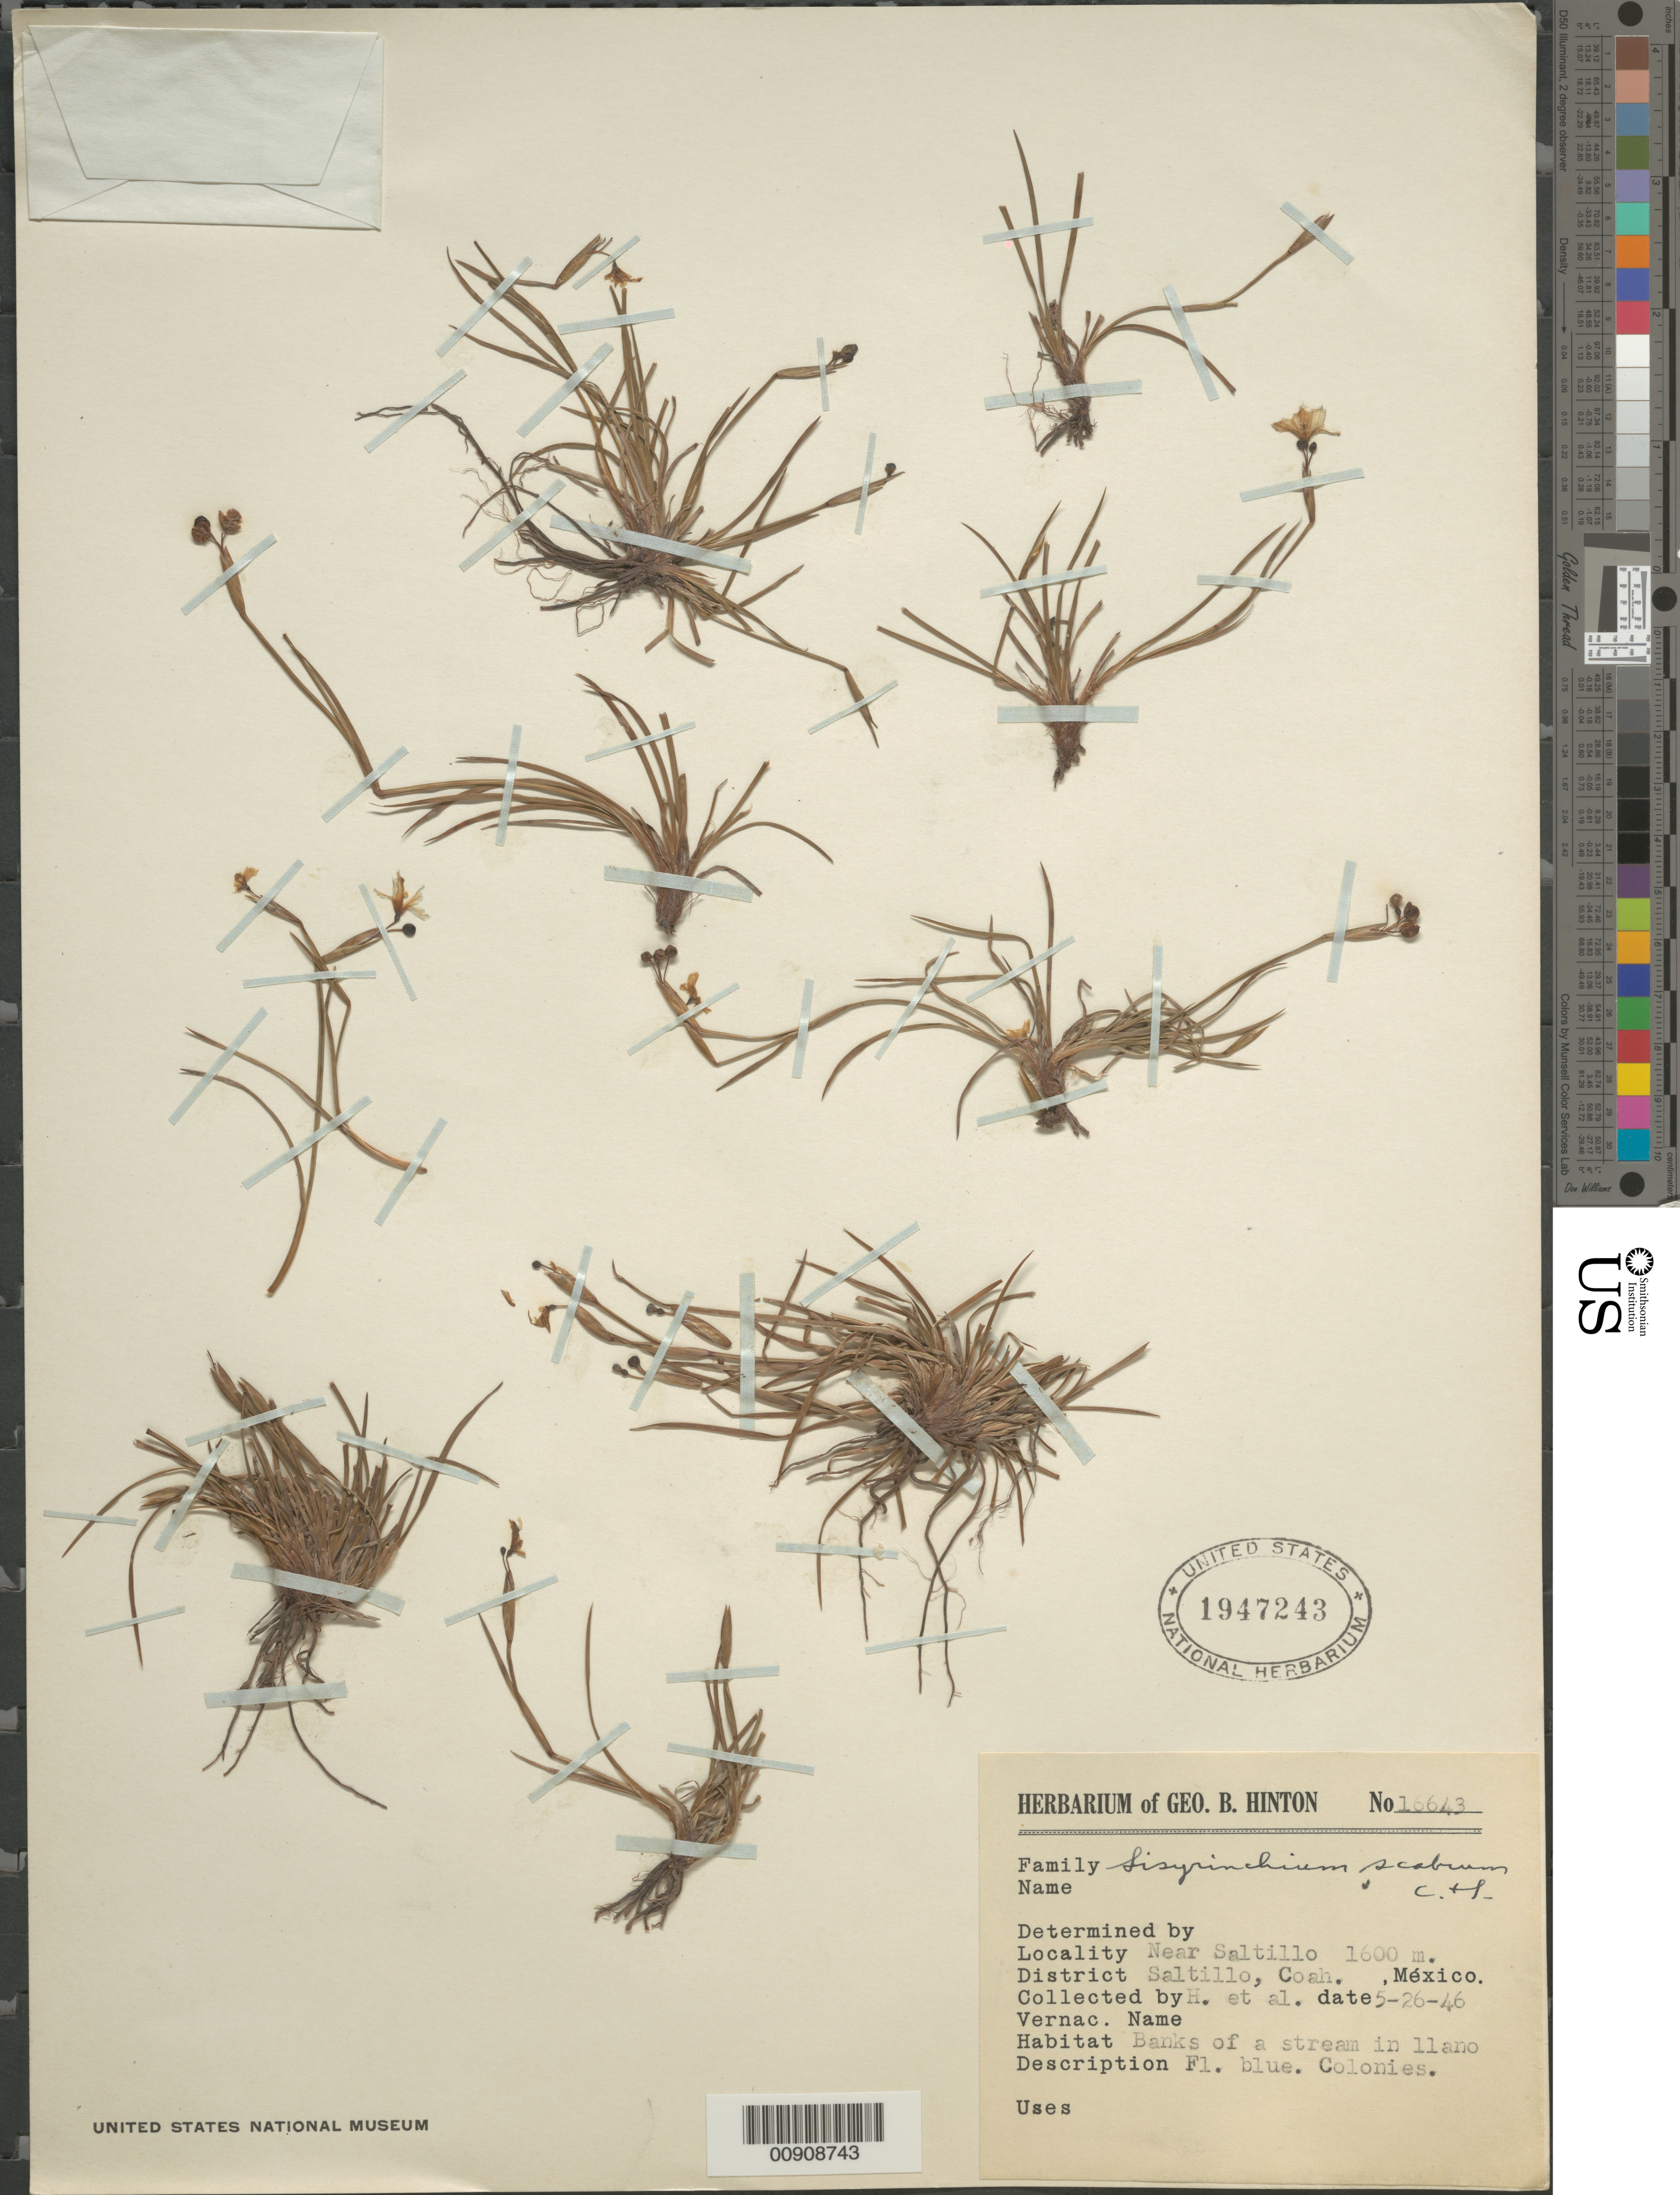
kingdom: Plantae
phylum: Tracheophyta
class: Liliopsida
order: Asparagales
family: Iridaceae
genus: Sisyrinchium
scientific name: Sisyrinchium scabrum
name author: Schltdl. & Cham.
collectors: G. B. Hinton & et al.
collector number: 16643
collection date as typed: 26 May 1946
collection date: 1946-05-26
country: Mexico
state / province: Coahuila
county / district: Saltillo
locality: Near Saltillo, District Saltillo, Coahuila.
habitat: Banks of a stream in llano.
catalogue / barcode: US 1947243